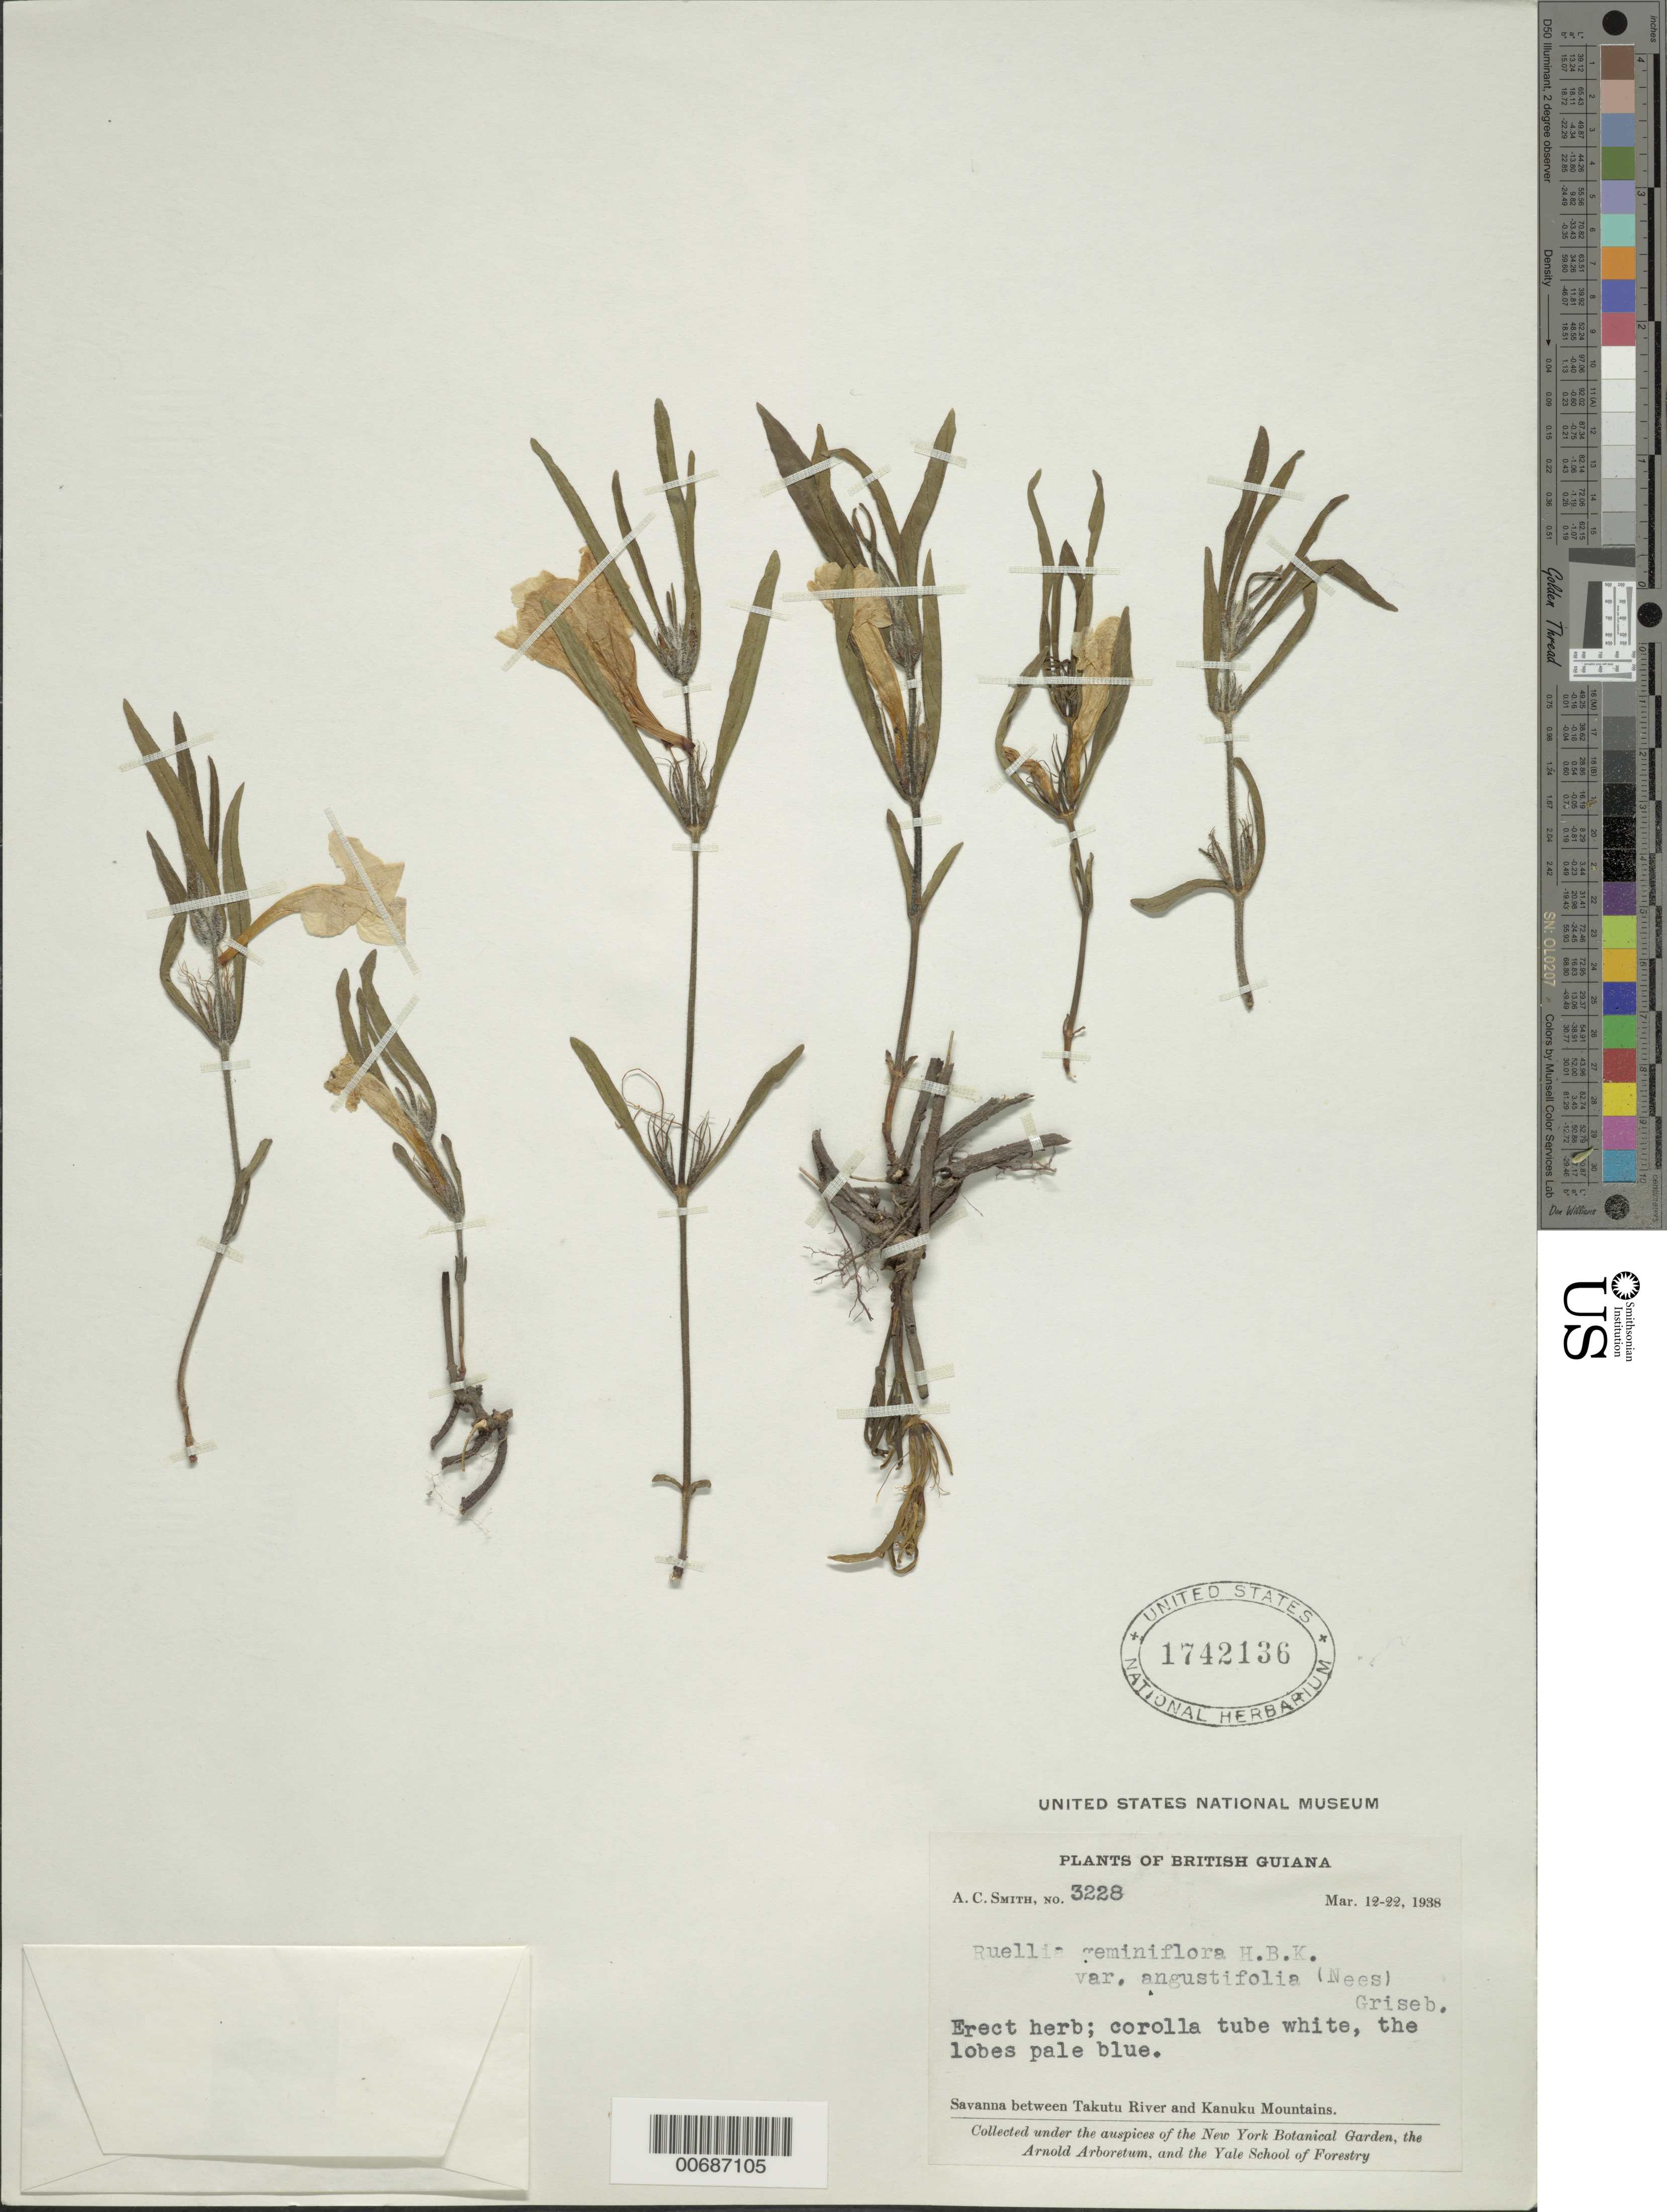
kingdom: Plantae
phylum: Tracheophyta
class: Magnoliopsida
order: Lamiales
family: Acanthaceae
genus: Ruellia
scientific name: Ruellia geminiflora var. angustifolia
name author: (Nees) Griseb.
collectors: A. C. Smith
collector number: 3228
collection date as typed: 12-Mar-38 to 22-Mar-38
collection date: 1938-03-12/1938-03-22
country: Guyana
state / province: U. Takutu-U. Essequibo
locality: Kanuku Mts., drainage of Takutu R., western extremity of Kanuku Mountains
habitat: Savanna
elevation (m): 200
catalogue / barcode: US 1742136